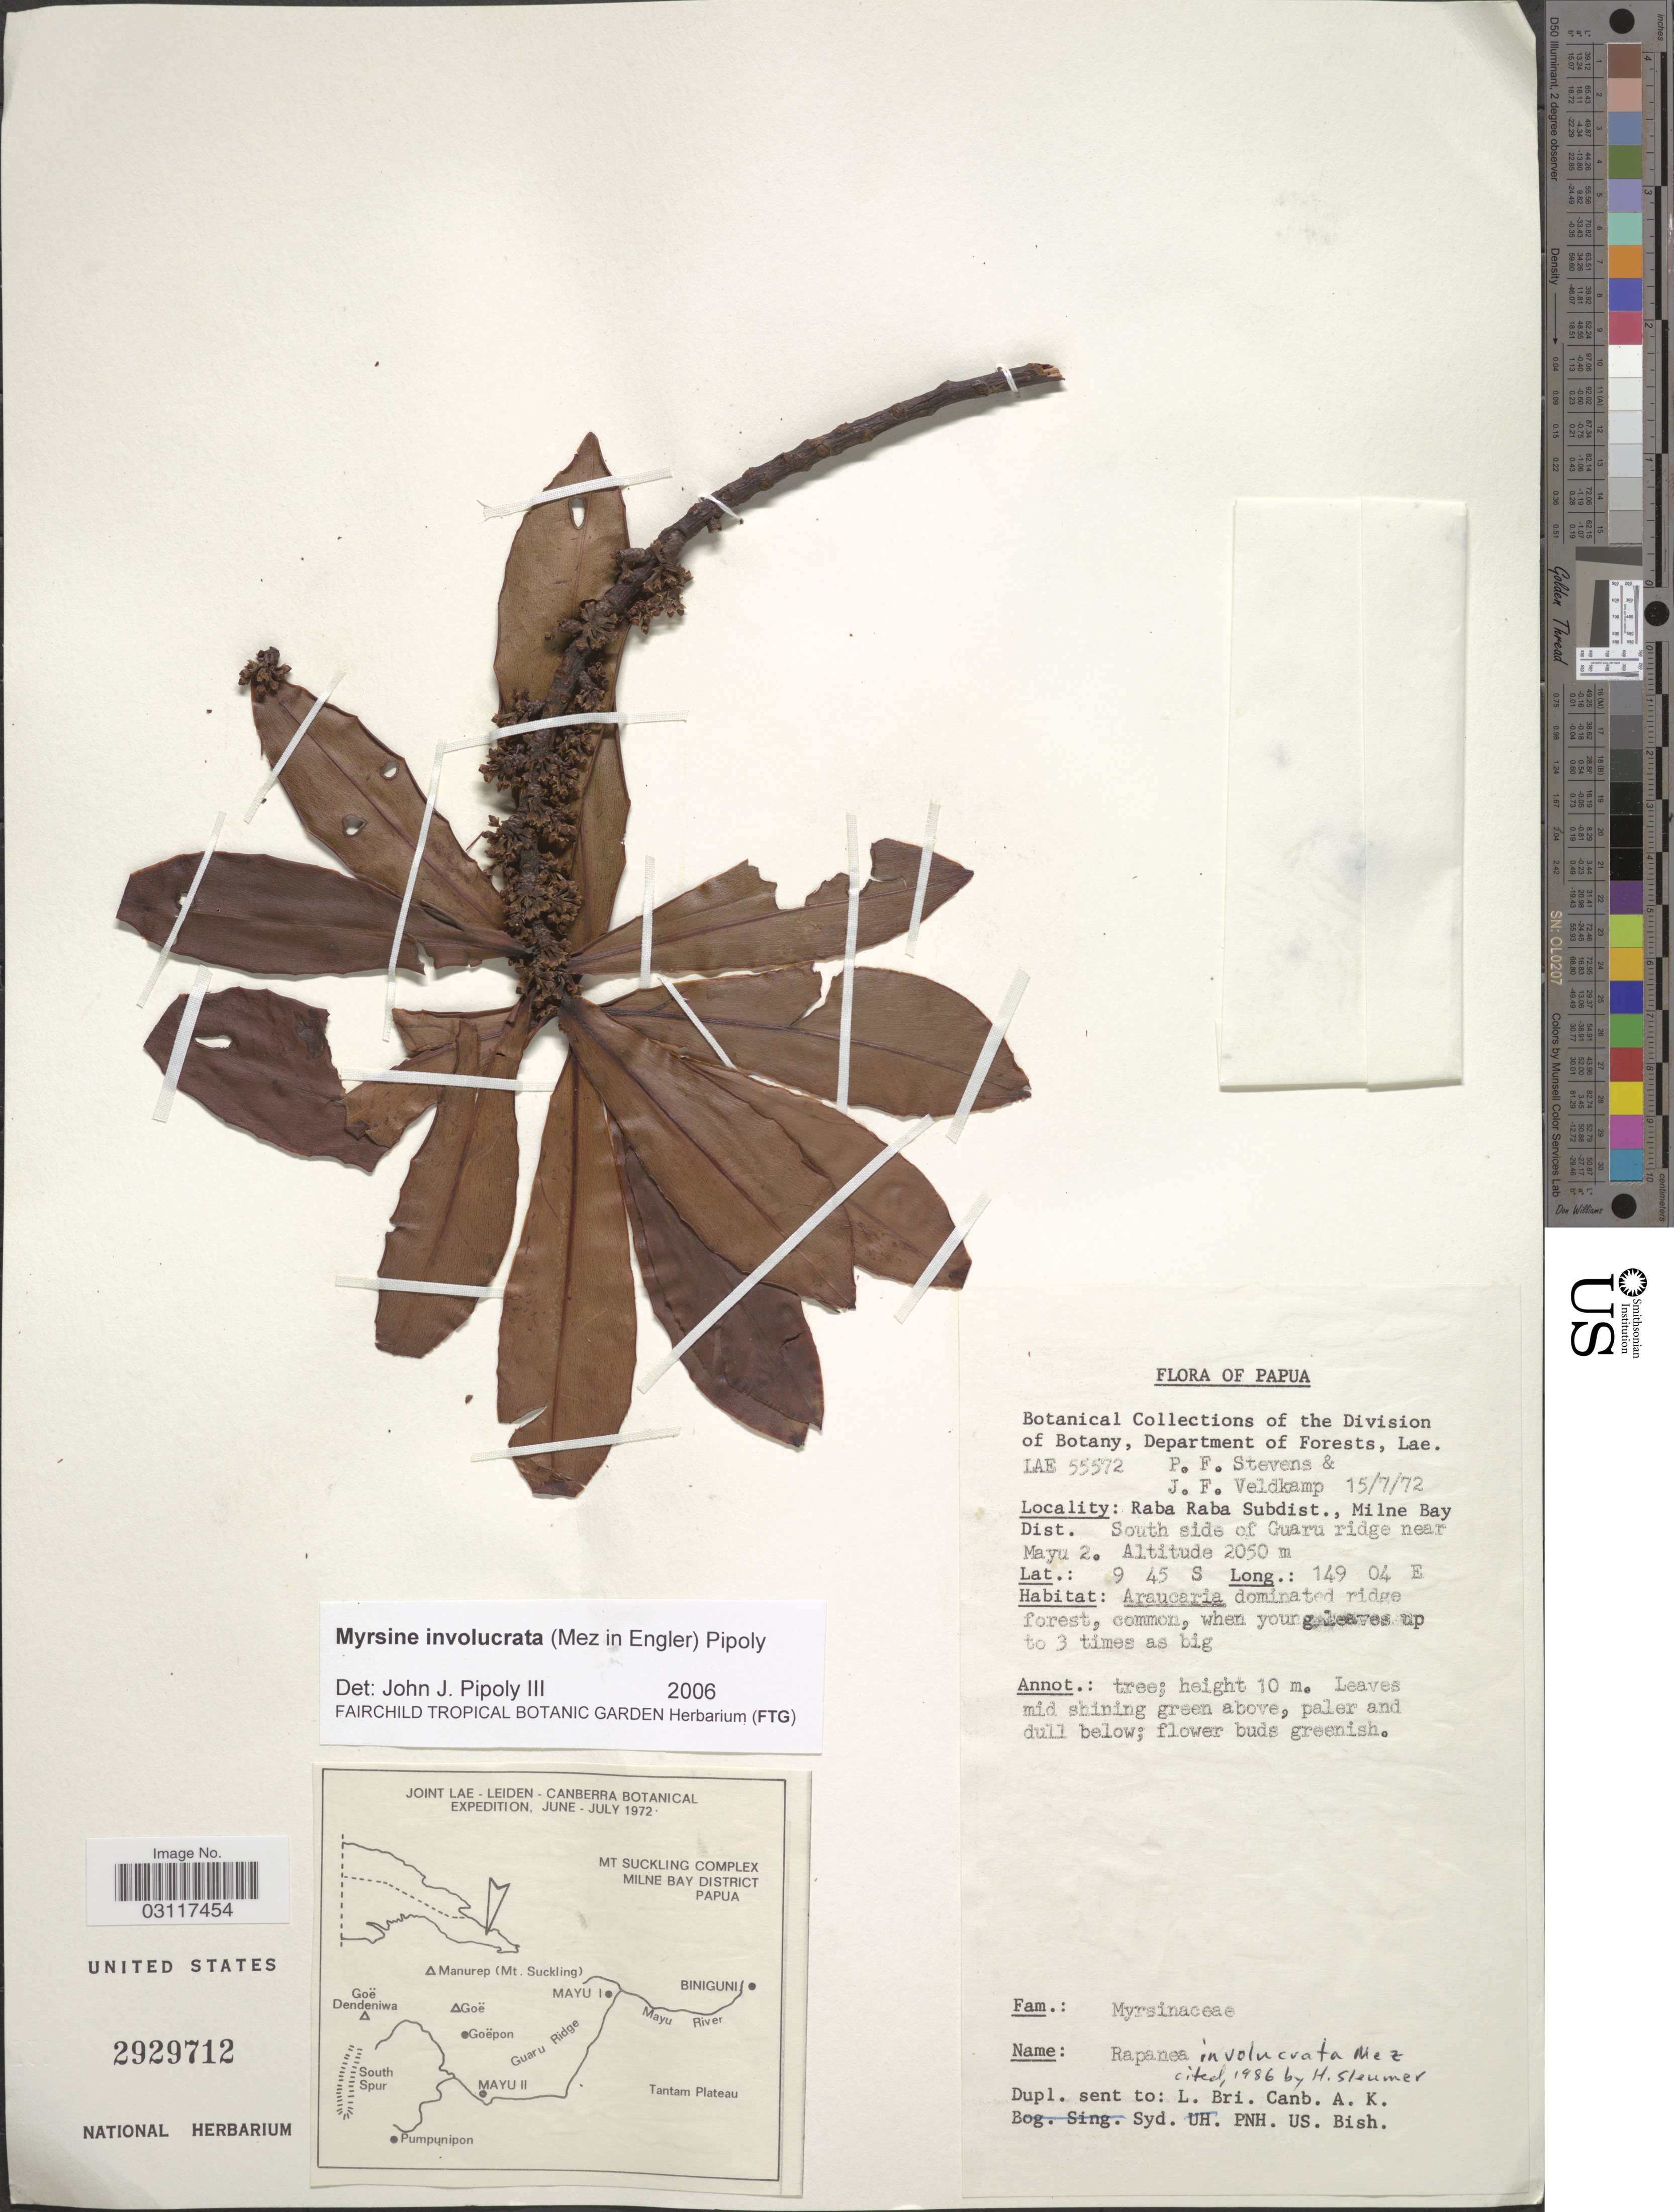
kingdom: Plantae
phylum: Tracheophyta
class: Magnoliopsida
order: Ericales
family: Primulaceae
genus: Myrsine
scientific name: Myrsine involucrata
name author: (Mez) Pipoly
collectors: P. F. Stevens & J. F. Veldkamp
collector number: LAE 55572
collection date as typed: Transcribed d/m/y: 15/7/72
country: Papua New Guinea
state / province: Milne Bay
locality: Papua, Raba Raba Subdist., Milne Bay Dist., South side of Guaru ridge near Mayu 2.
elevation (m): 2050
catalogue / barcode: US 2929712